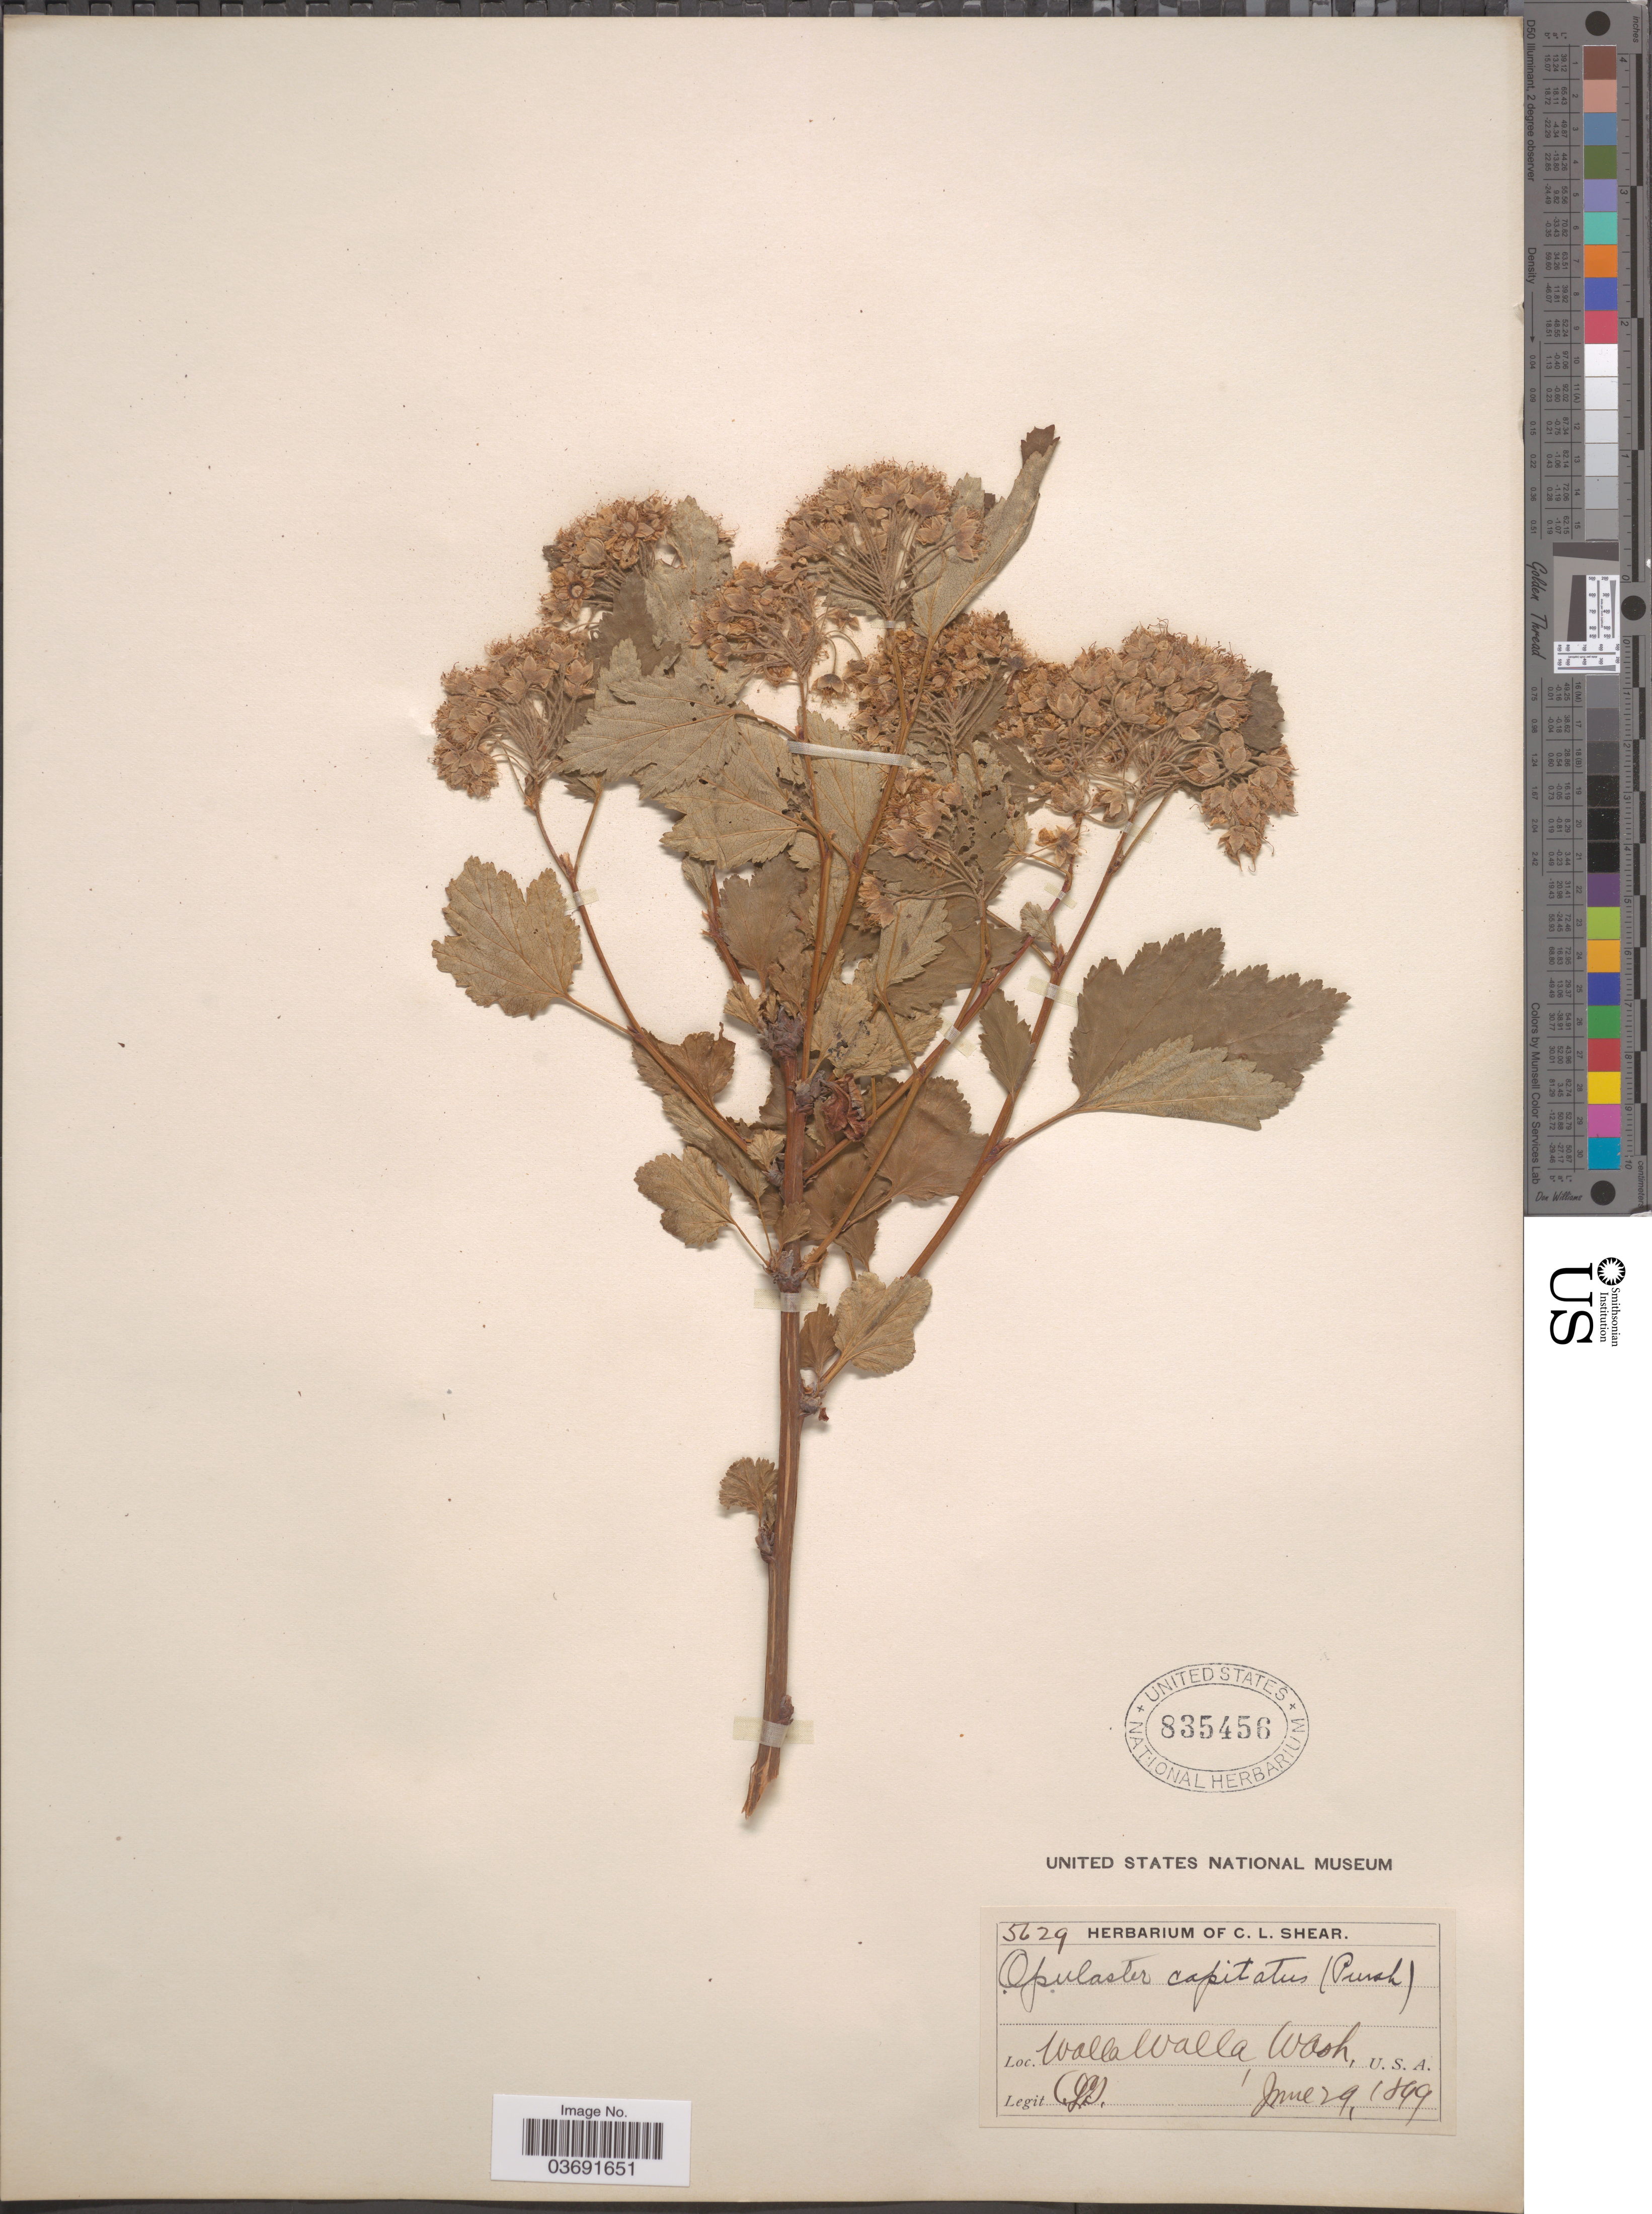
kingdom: Plantae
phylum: Tracheophyta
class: Magnoliopsida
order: Rosales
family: Rosaceae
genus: Physocarpus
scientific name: Physocarpus capitatus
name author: (Pursh) Kuntze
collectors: C. L. Shear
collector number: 5629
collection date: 1899-06-29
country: United States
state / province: Washington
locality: WallaWalla.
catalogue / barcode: US 835456